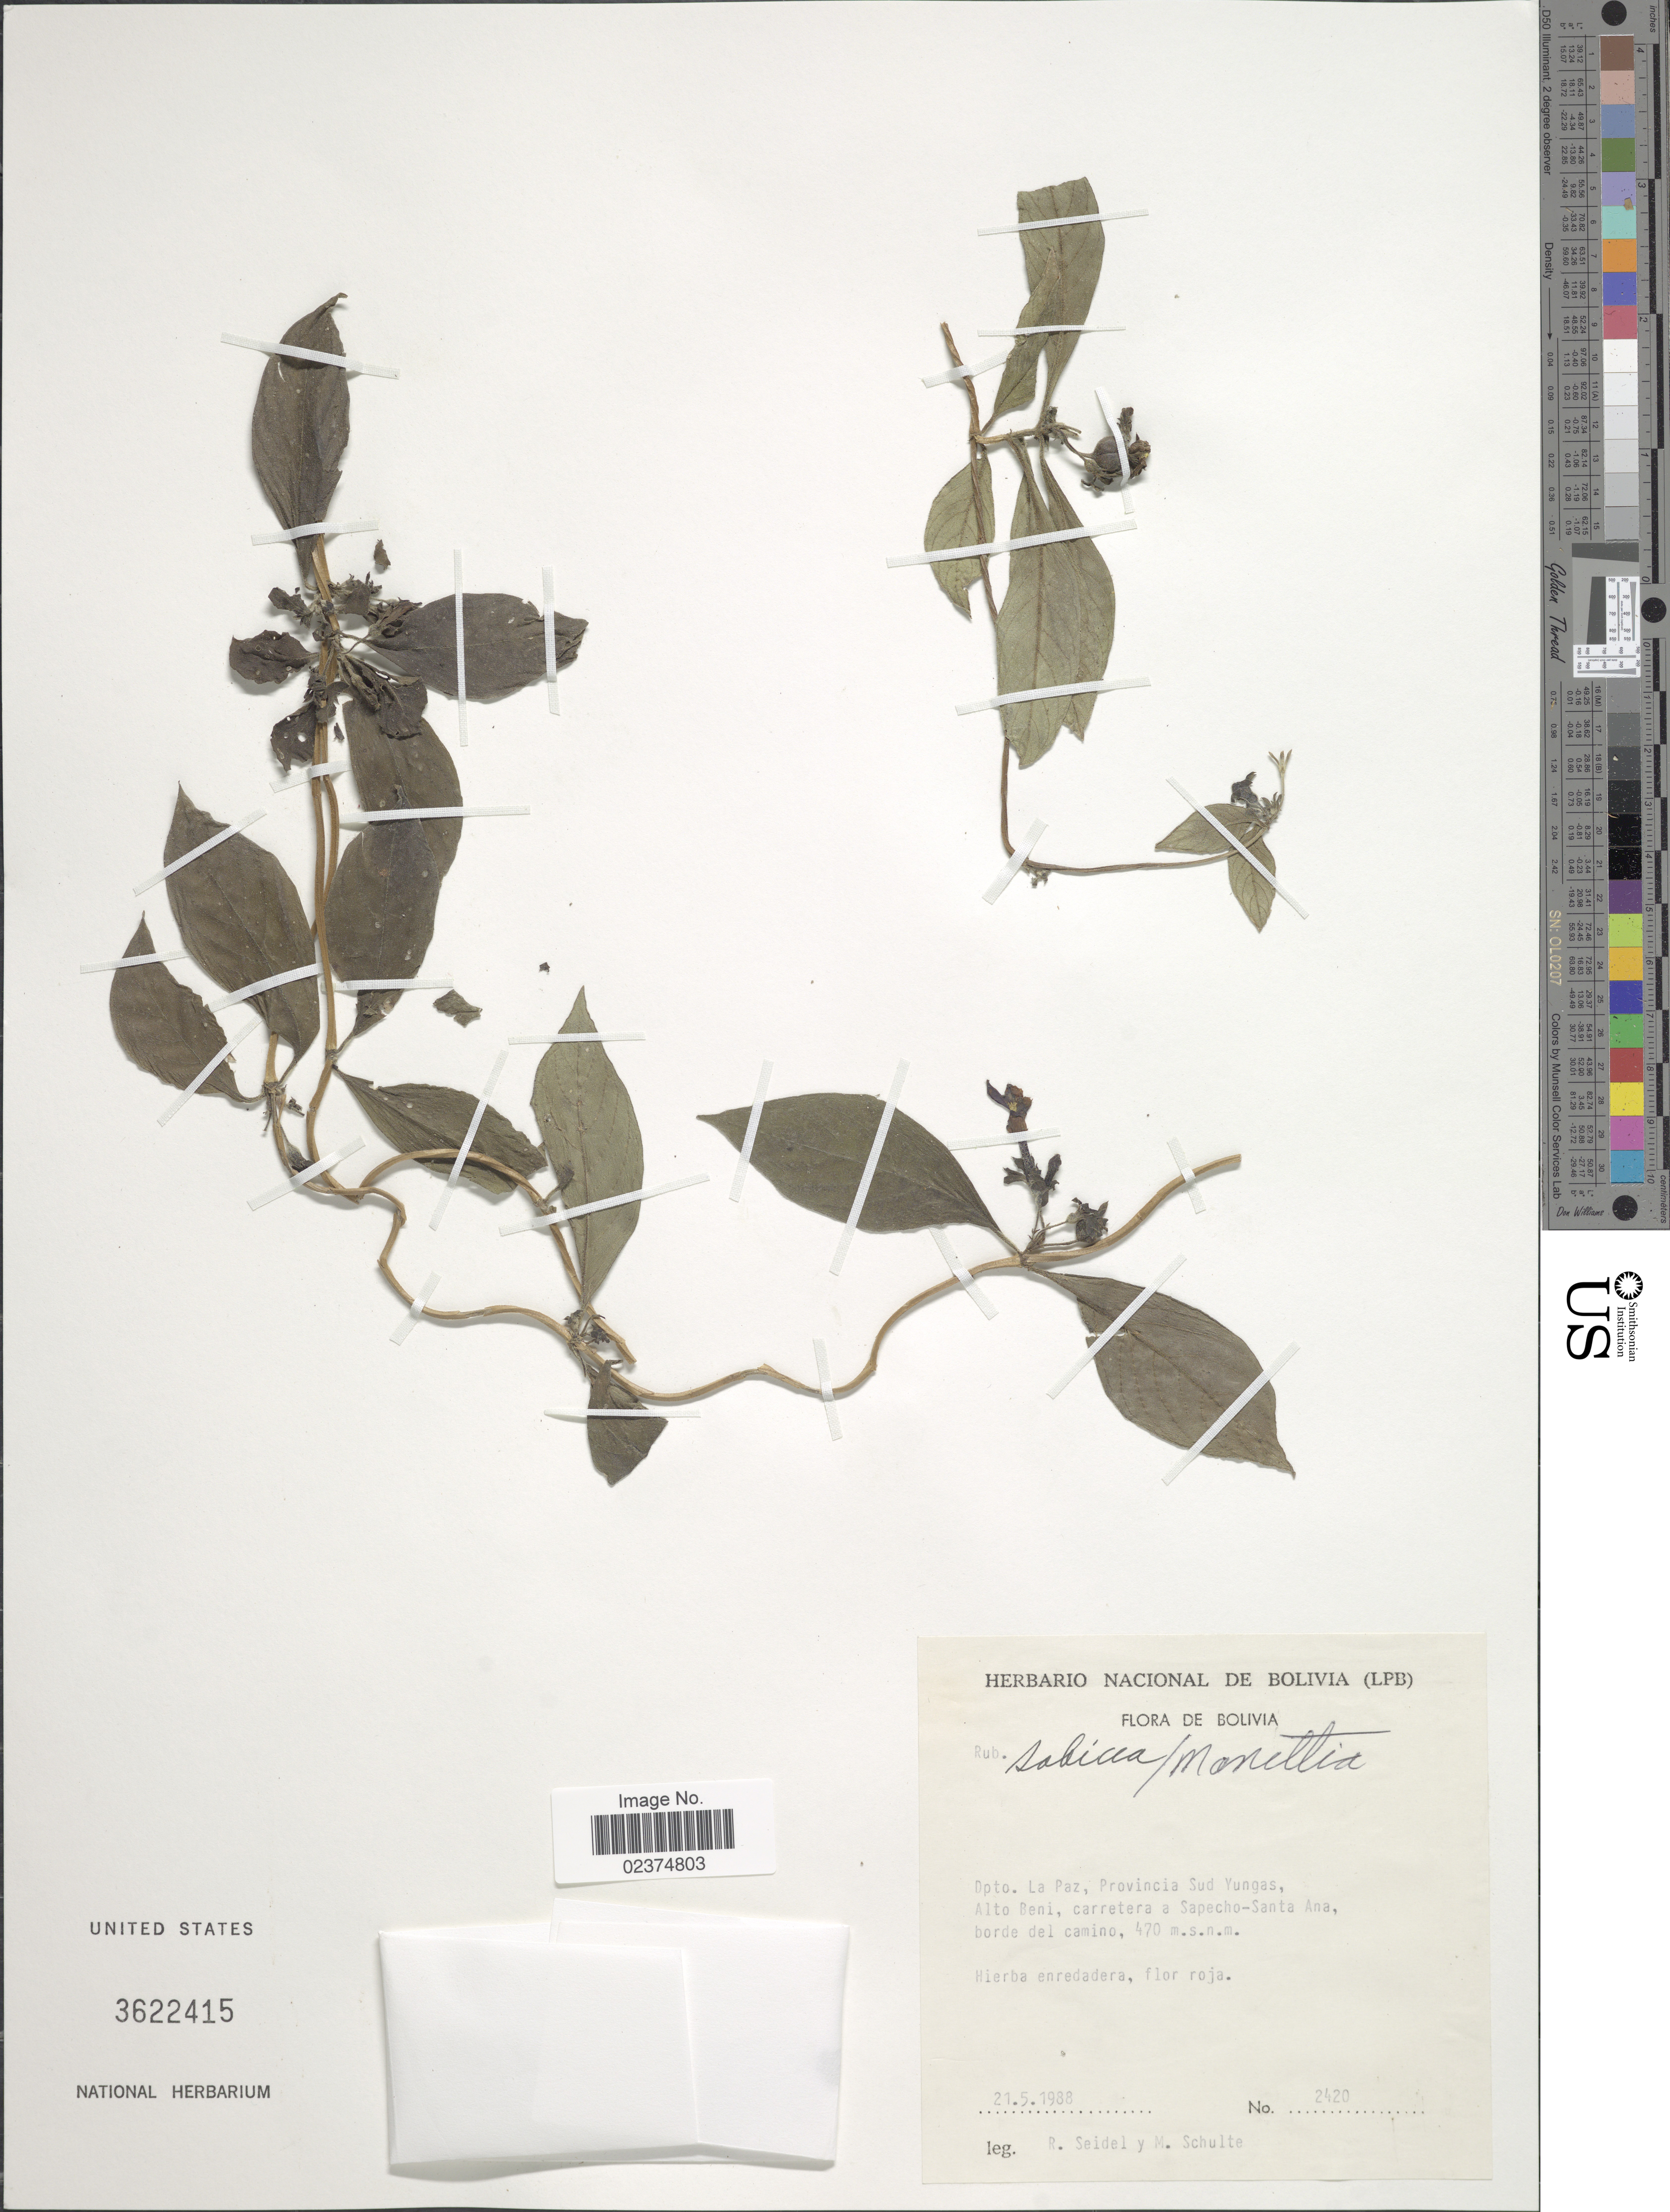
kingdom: Plantae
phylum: Tracheophyta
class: Magnoliopsida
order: Gentianales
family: Rubiaceae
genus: Sabicea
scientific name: Sabicea sp.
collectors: R. Seidel & M. Schulte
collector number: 2420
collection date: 1988-05-21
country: Bolivia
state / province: La Paz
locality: Dpto. La Paz, Provincia Sud Yungas, Alto Beni, carretera a Sapecho-Santa Ana, borde del camino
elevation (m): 470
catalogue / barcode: US 3622415